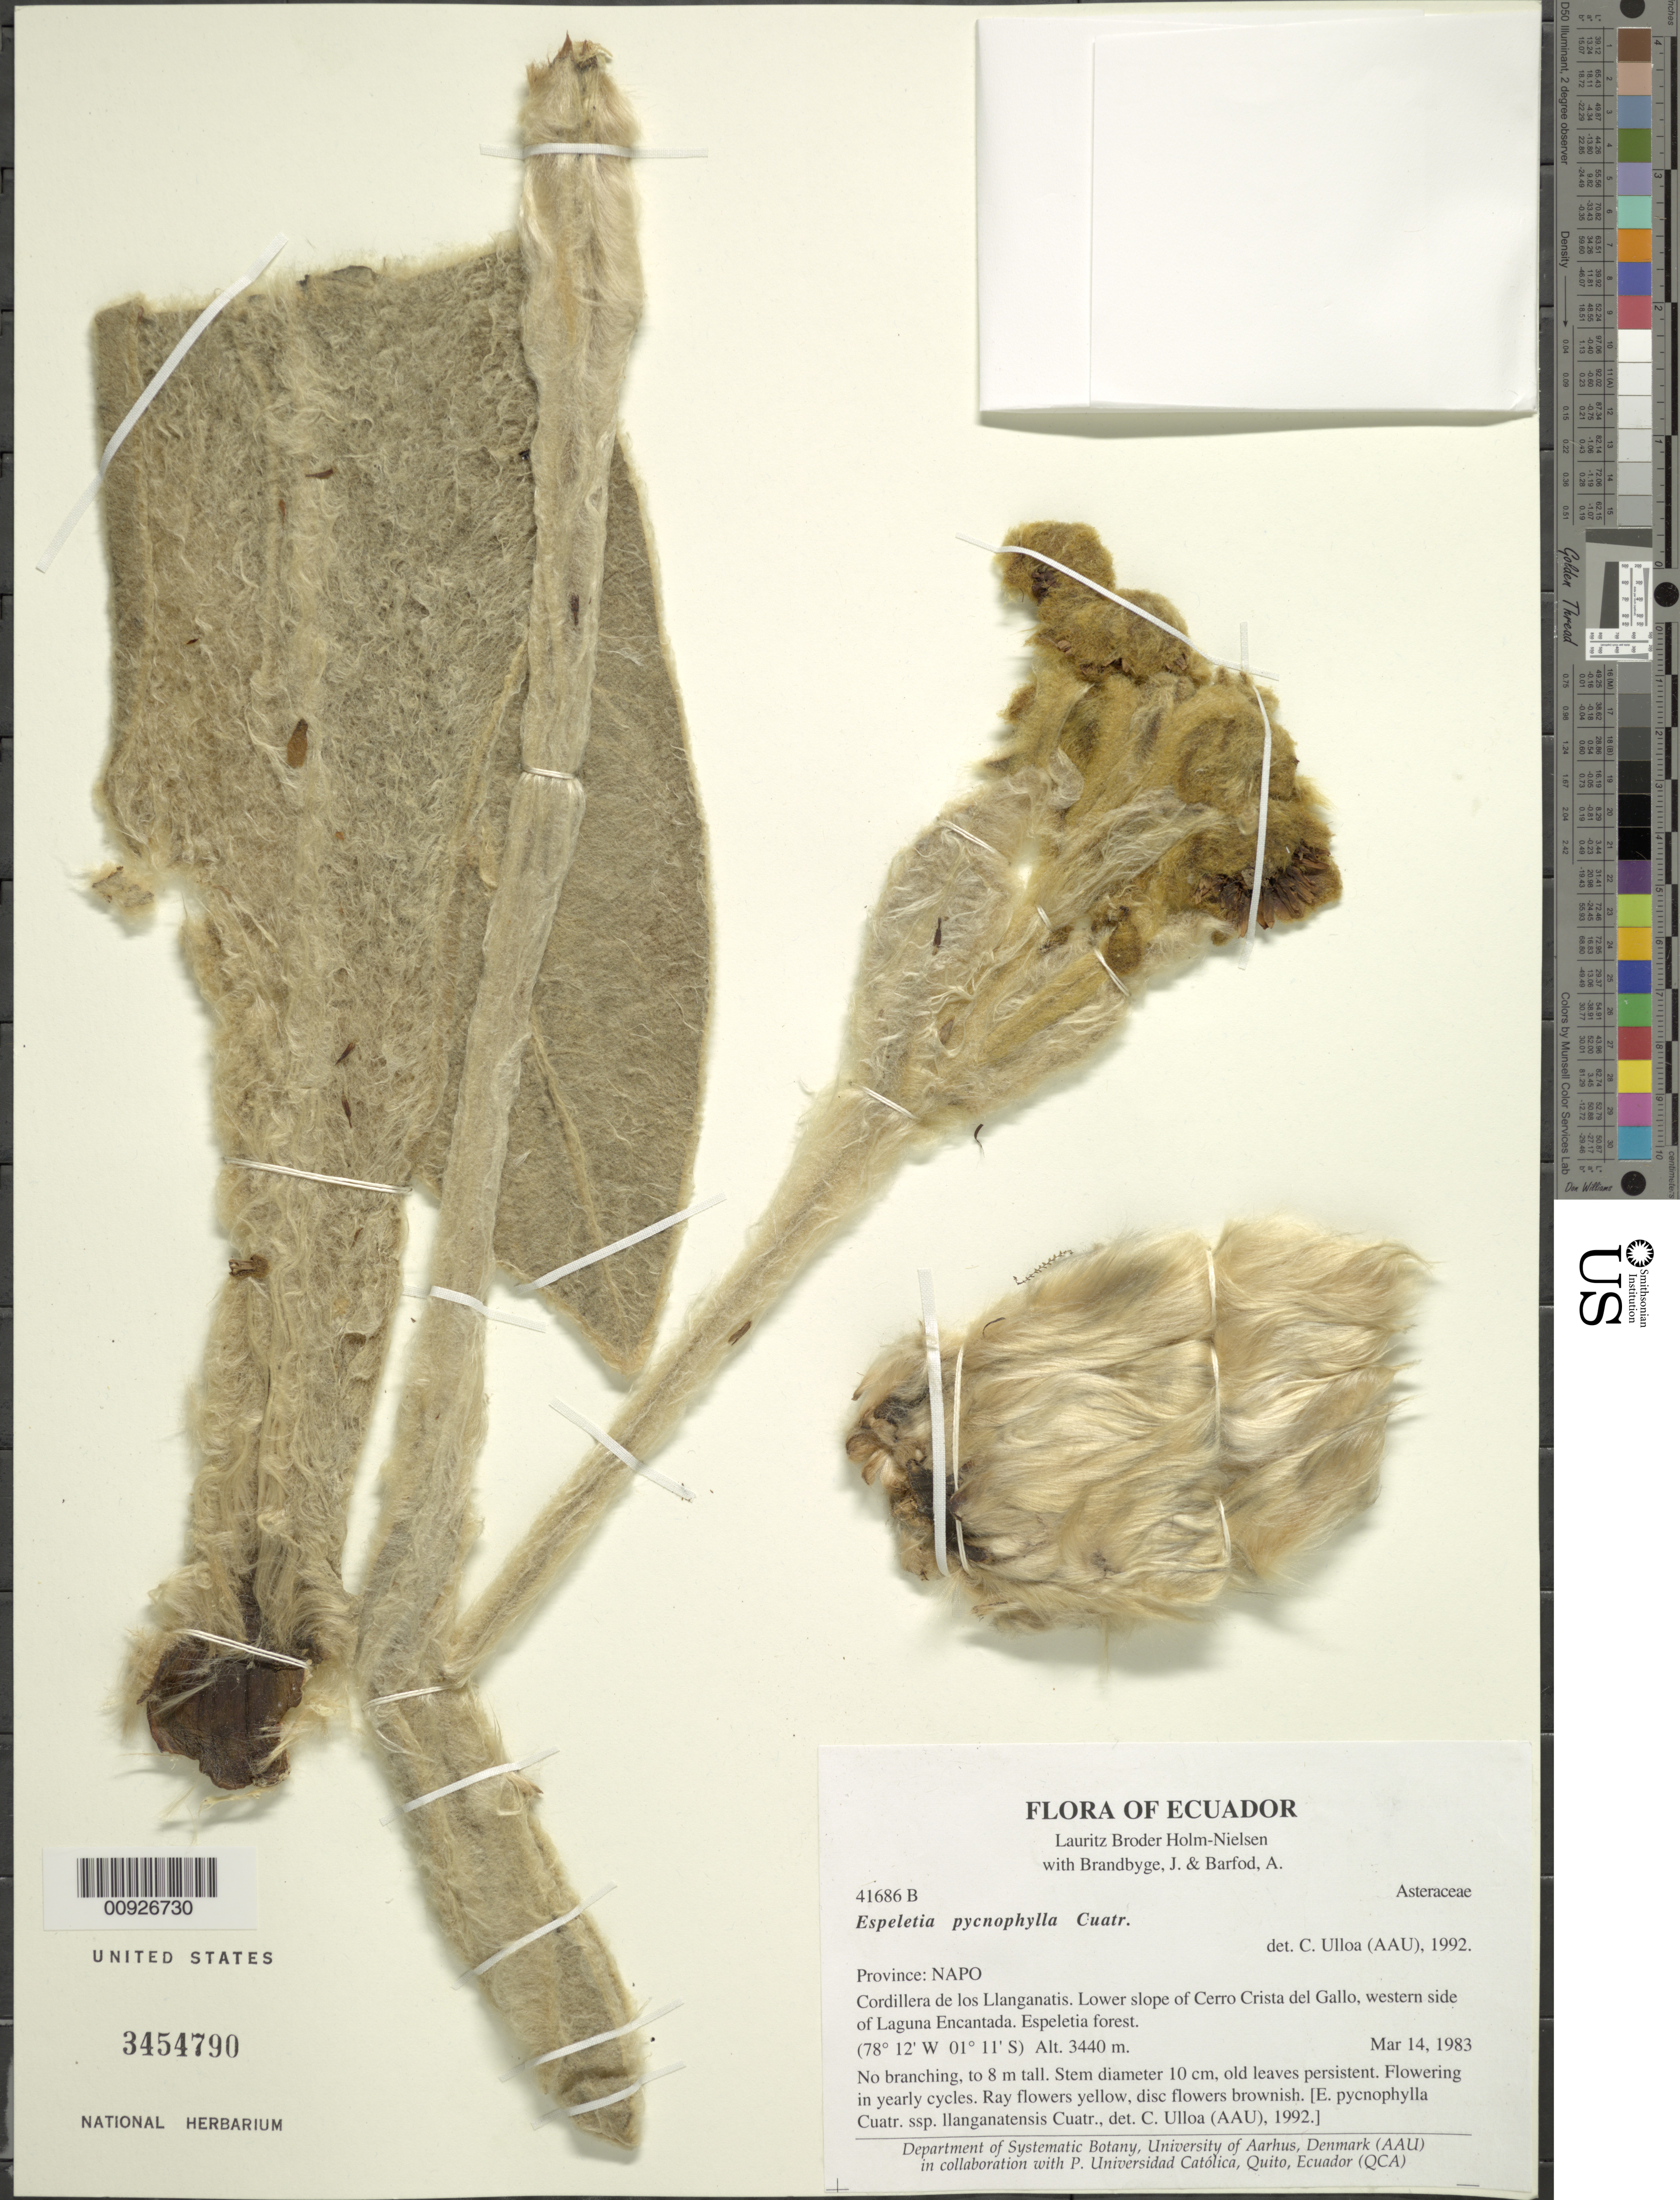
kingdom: Plantae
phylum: Tracheophyta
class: Magnoliopsida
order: Asterales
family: Asteraceae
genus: Espeletia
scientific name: Espeletia pycnophylla subsp. llanganatensis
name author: Cuatrec.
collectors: L. B. Holm-Nielsen, J. Brandbyge & A. Barfod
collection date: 1983-03-14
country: Ecuador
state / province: Napo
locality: Cordillera de los Llanganatis. Lower slope of Cerro Cresta del Gallo, western side of Laguna Encantada.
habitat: Espeletia forest.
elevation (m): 3440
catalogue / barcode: US 3454790